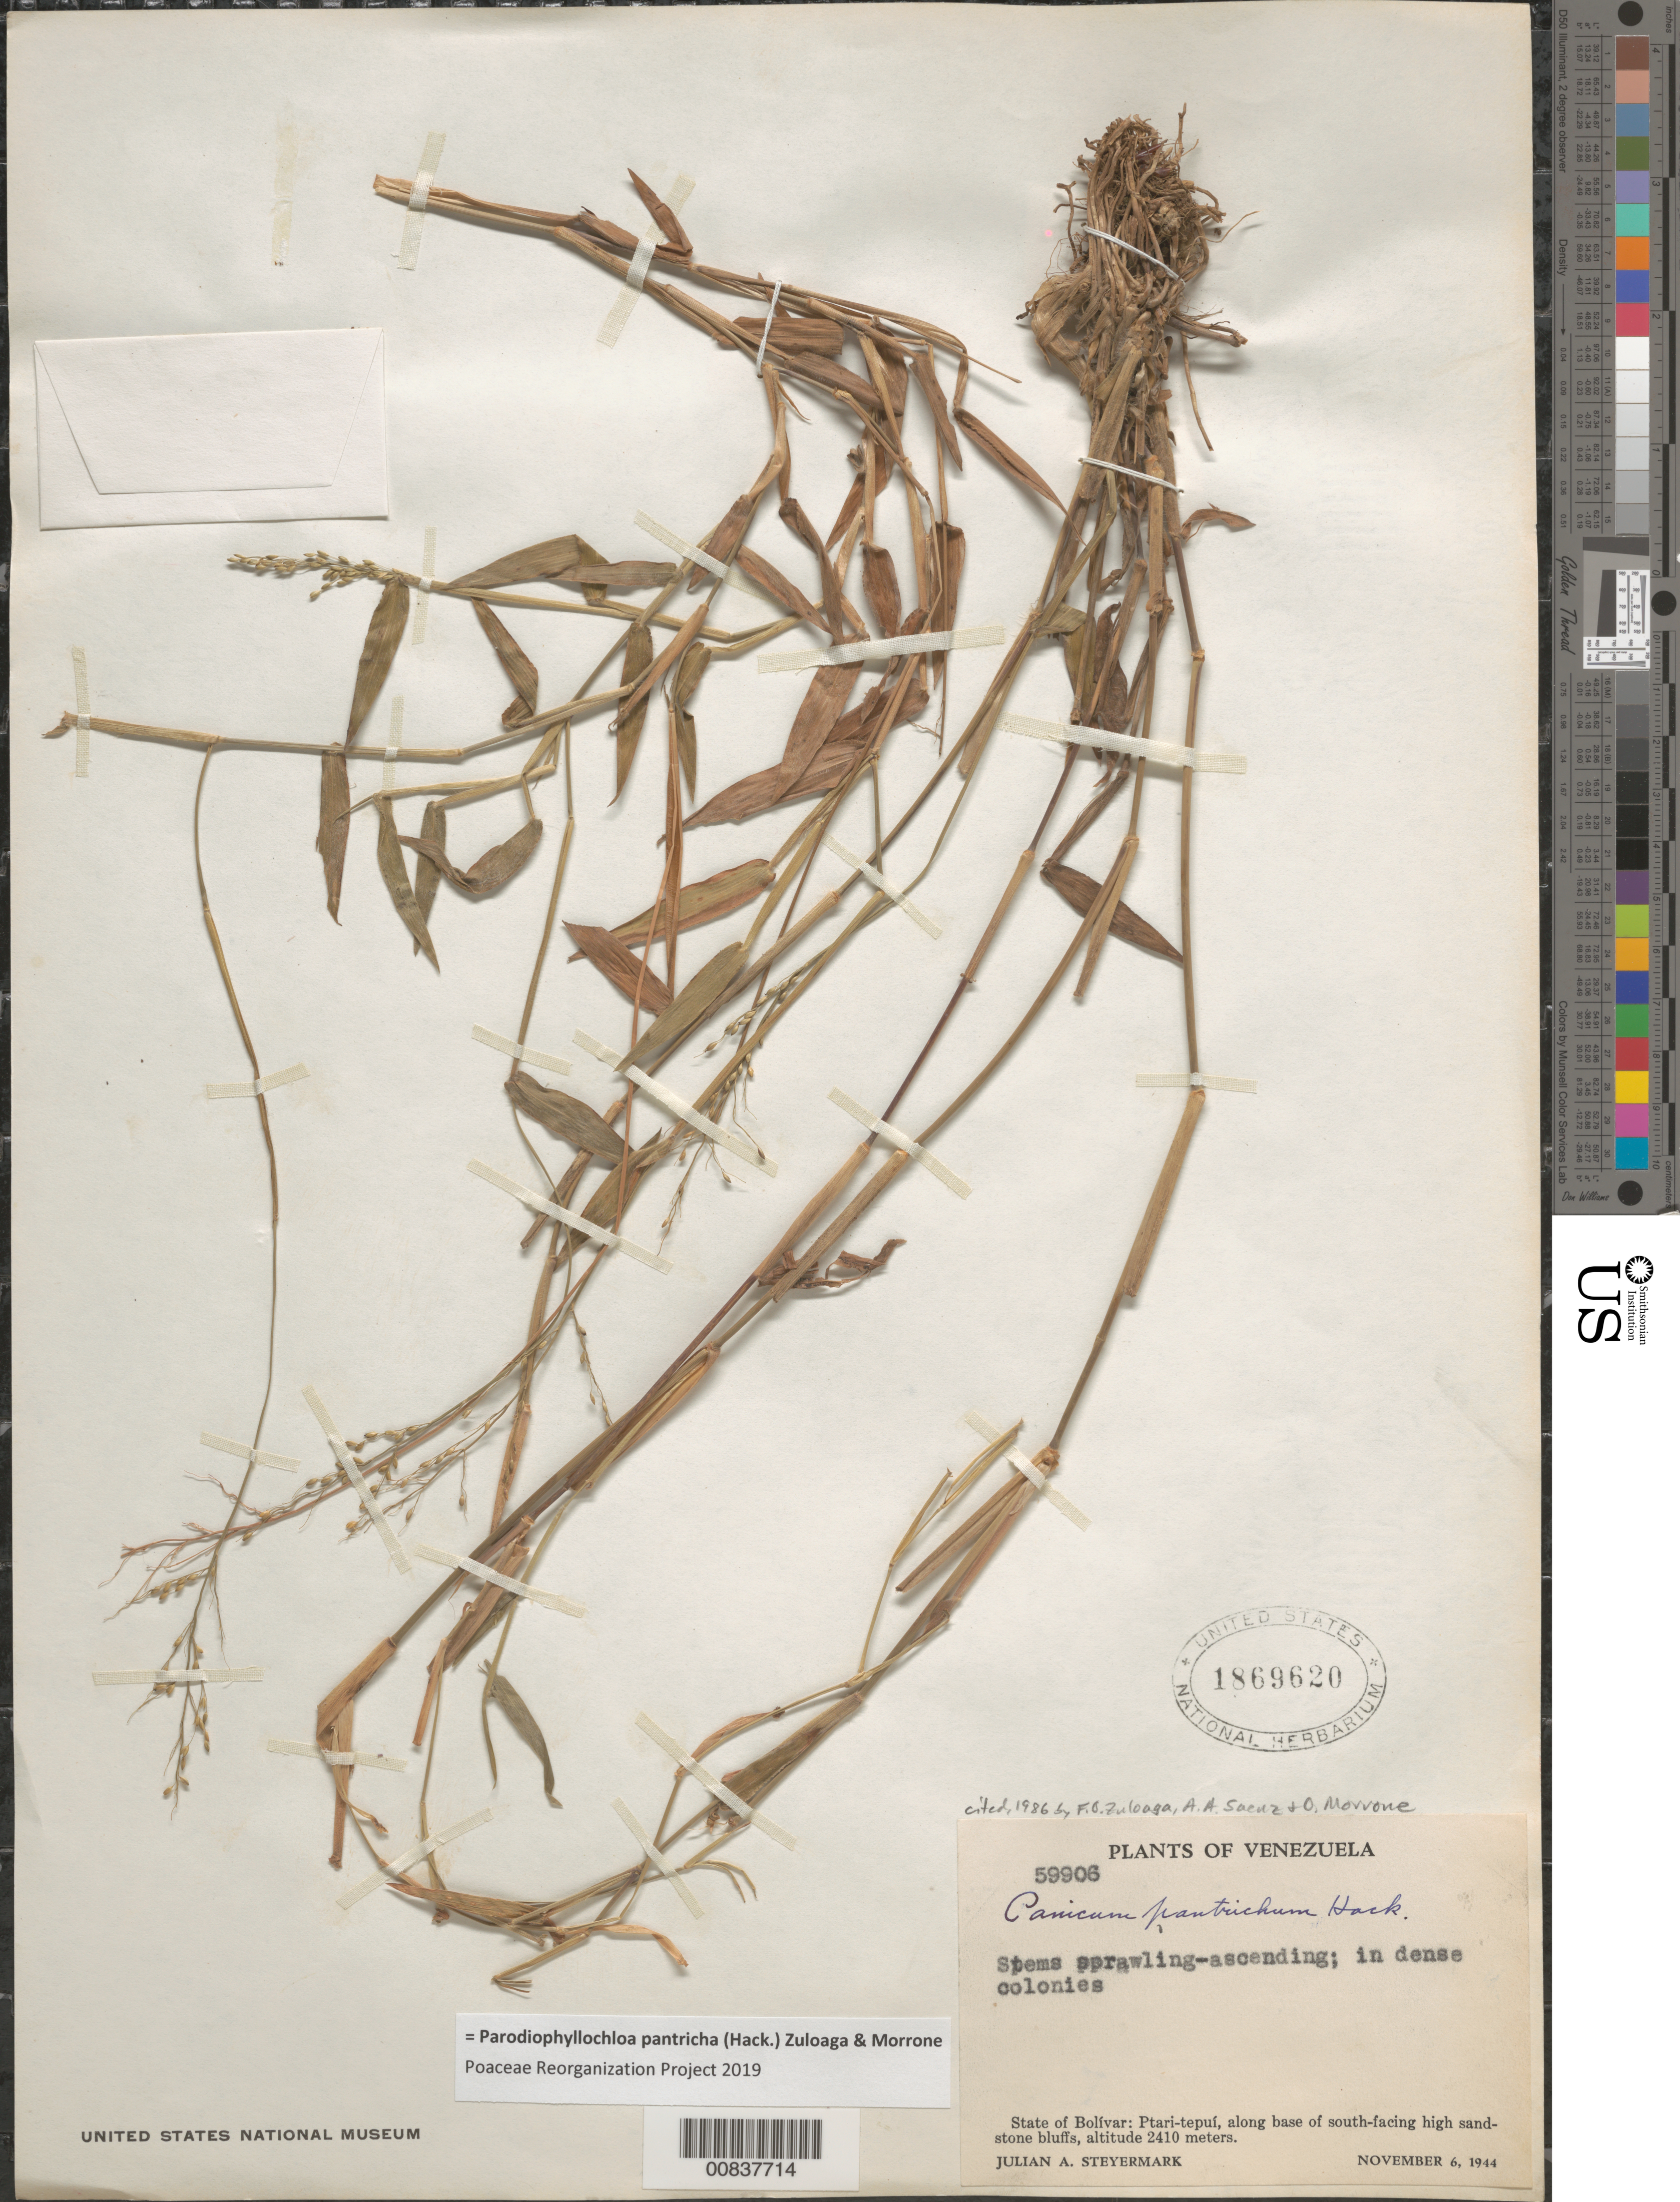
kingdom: Plantae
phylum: Tracheophyta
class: Liliopsida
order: Poales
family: Poaceae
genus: Parodiophyllochloa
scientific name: Parodiophyllochloa pantricha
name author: (Hack.) Zuloaga & Morrone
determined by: Poaceae Reorganization Project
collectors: J. Steyermark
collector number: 59906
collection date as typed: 6-Nov-44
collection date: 1944-11-06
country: Venezuela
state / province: Bolívar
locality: Ptari-tepuí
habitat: S-facing high sandstone bluffs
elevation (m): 2410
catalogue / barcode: US 1869620